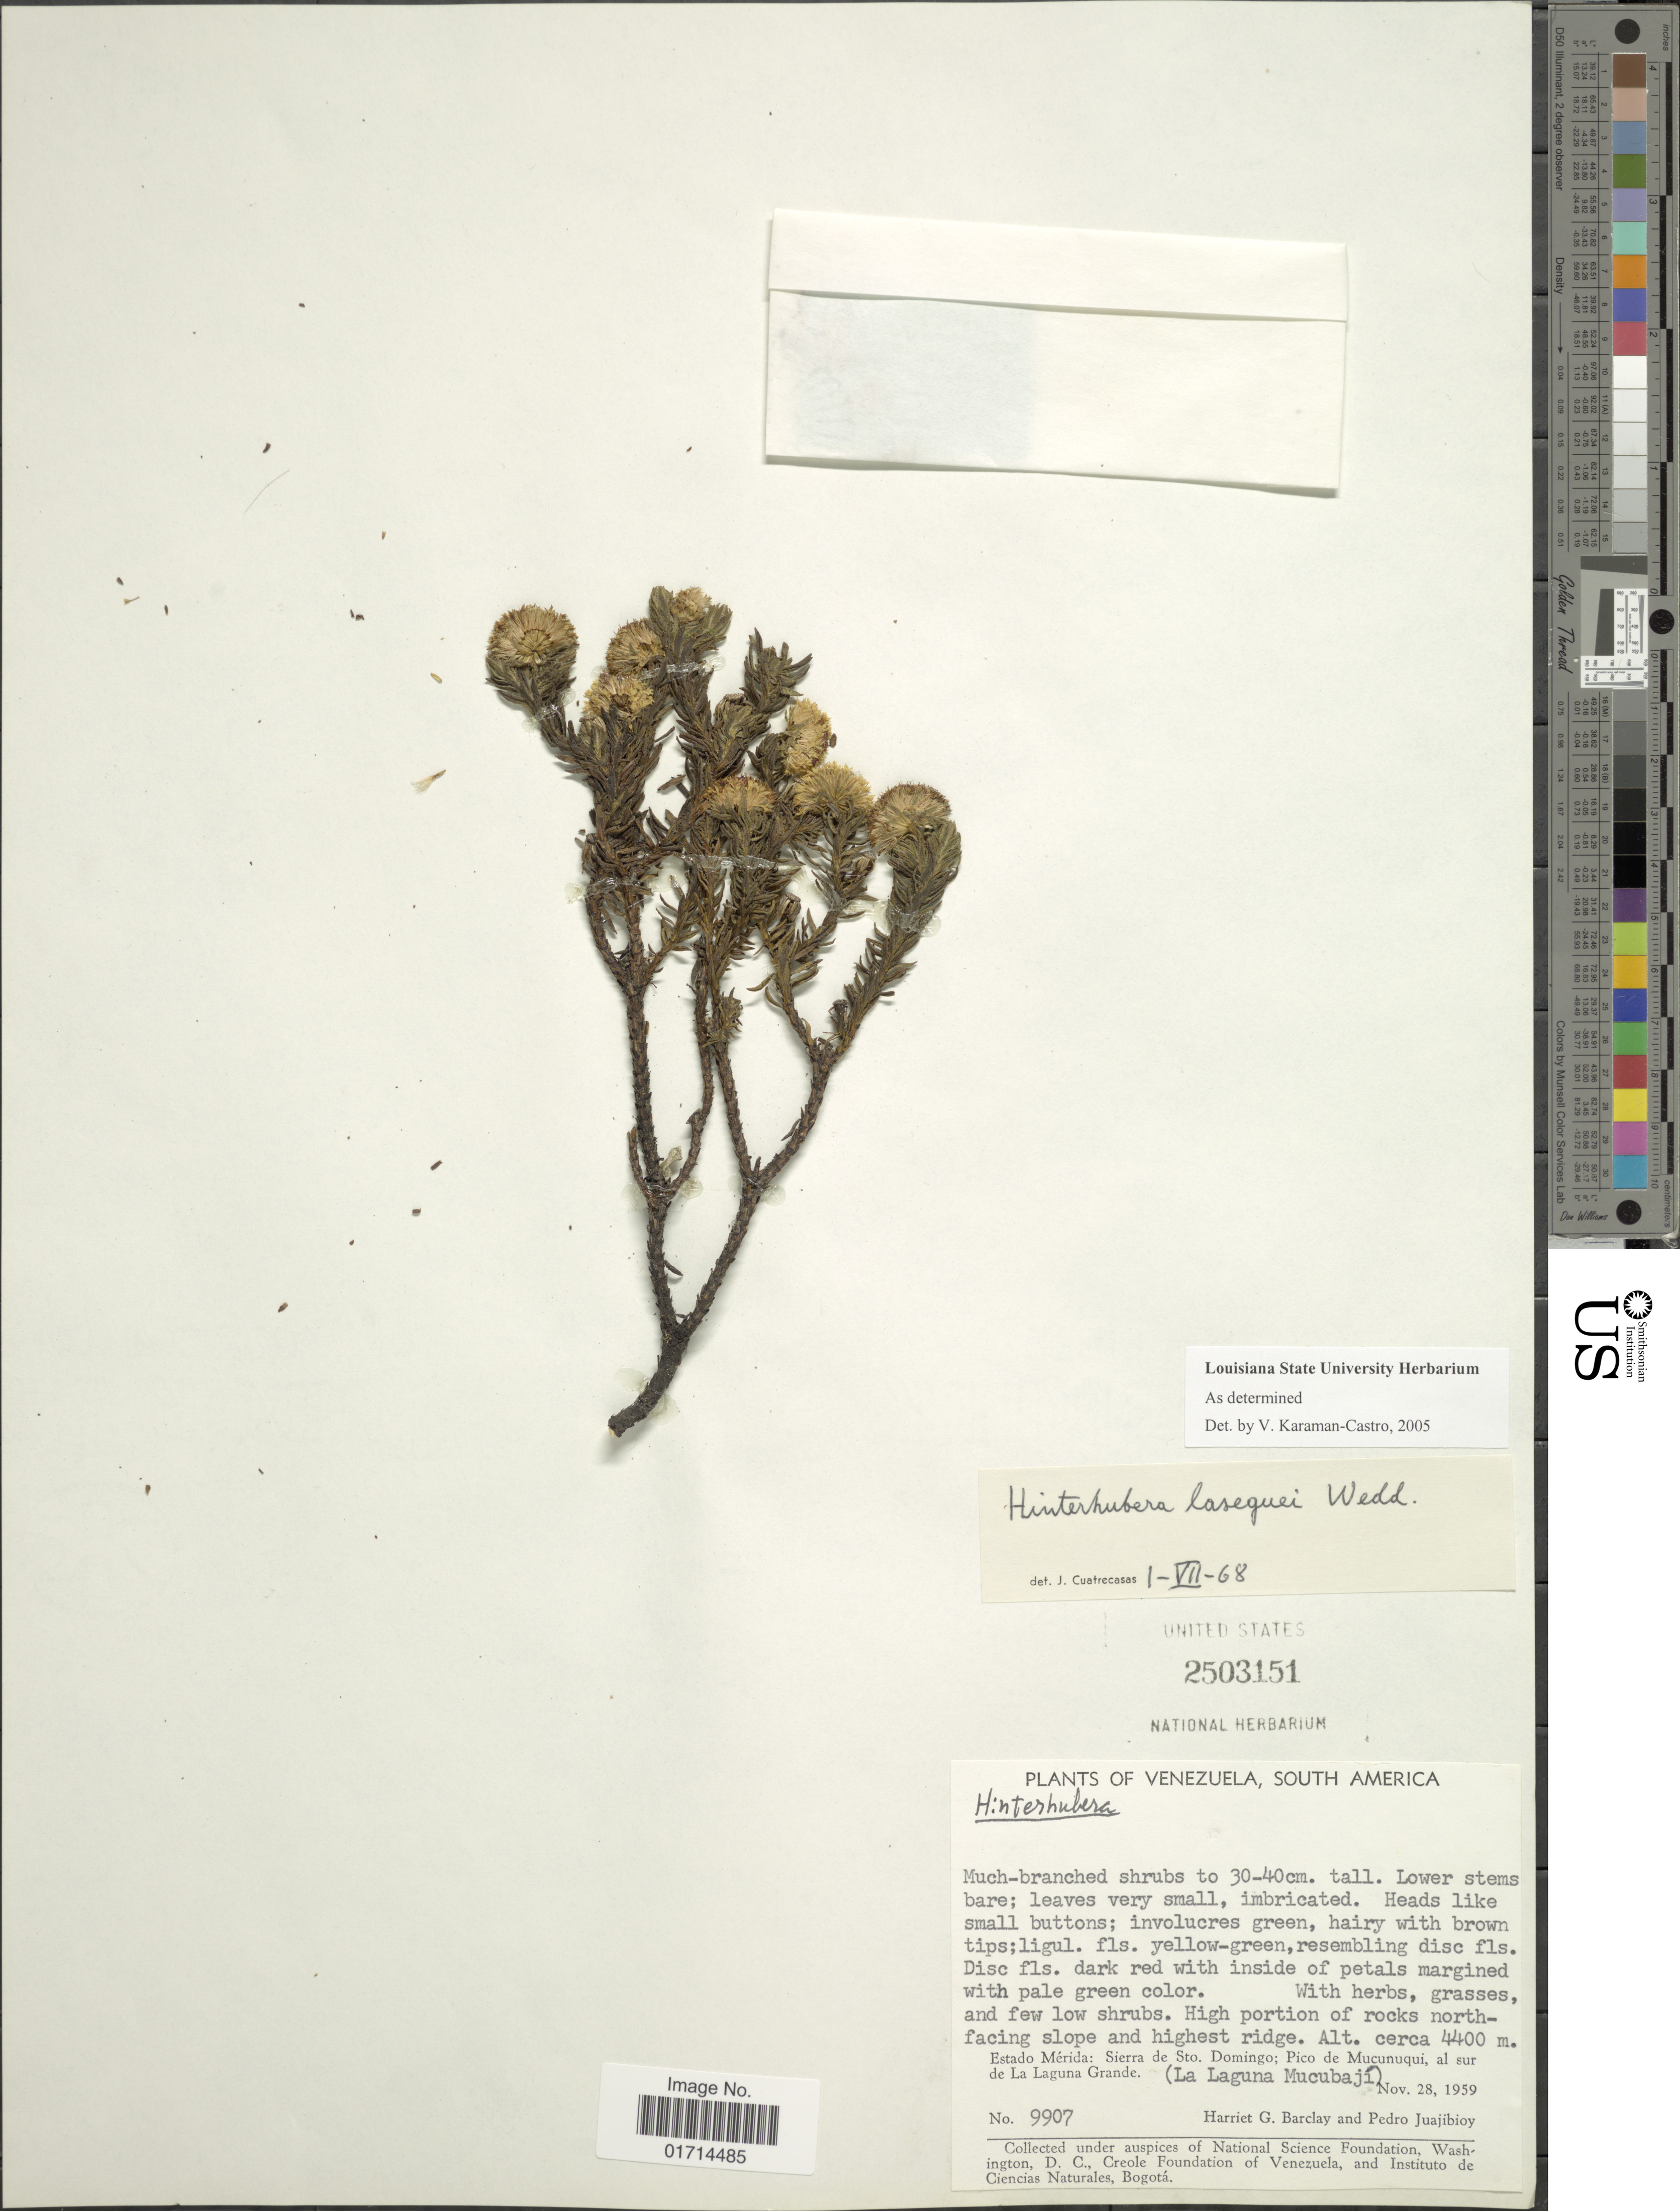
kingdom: Plantae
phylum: Tracheophyta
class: Magnoliopsida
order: Asterales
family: Asteraceae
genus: Hinterhubera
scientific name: Hinterhubera laseguei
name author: Wedd.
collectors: H. G. Barclay & P. Juajibioy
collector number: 9907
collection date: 1959-11-28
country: Venezuela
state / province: Mérida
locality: Sierra de Sto. Domingo; Pico de Mucunuqui, al sur de La Laguna Grande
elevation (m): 4400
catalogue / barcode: US 2503151